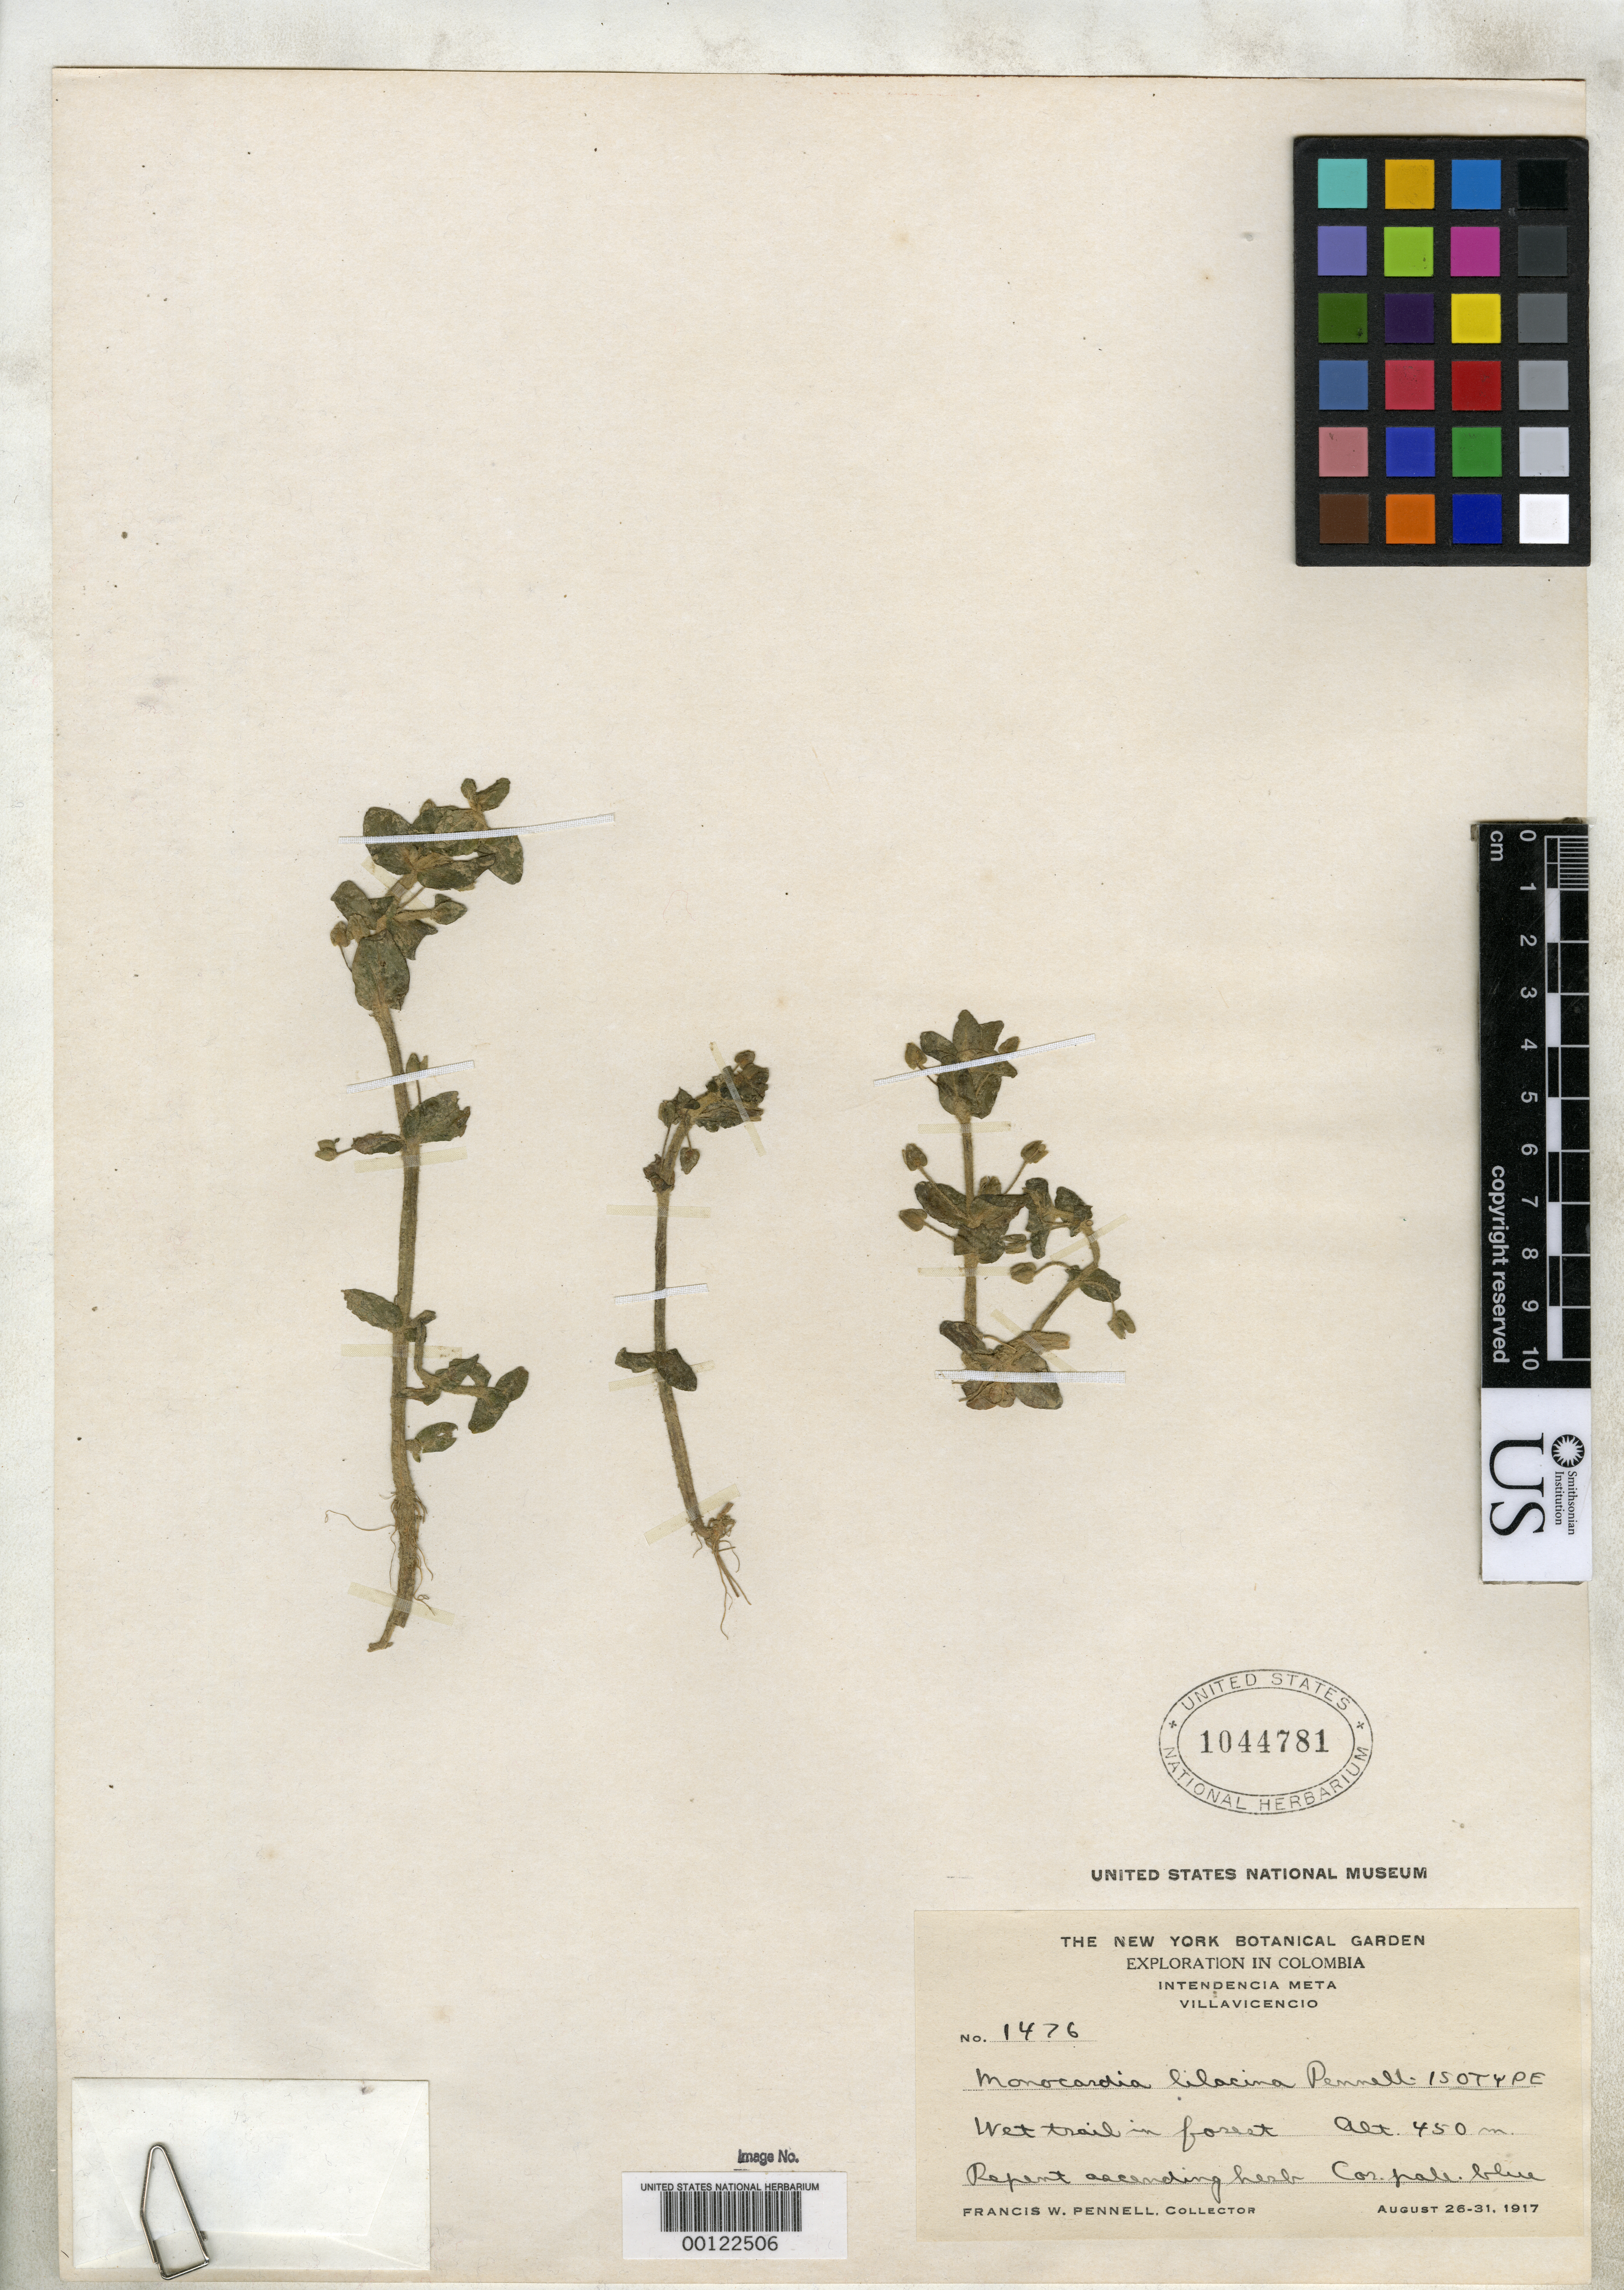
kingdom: Plantae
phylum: Tracheophyta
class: Magnoliopsida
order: Lamiales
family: Plantaginaceae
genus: Monocardia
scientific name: Monocardia lilacina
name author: Pennell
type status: Isotype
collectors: F. W. Pennell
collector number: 1476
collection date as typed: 28 Aug 1917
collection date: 1917-08-28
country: Colombia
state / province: Meta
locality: Villa Vicencia.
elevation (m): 450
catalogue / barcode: US 1044781